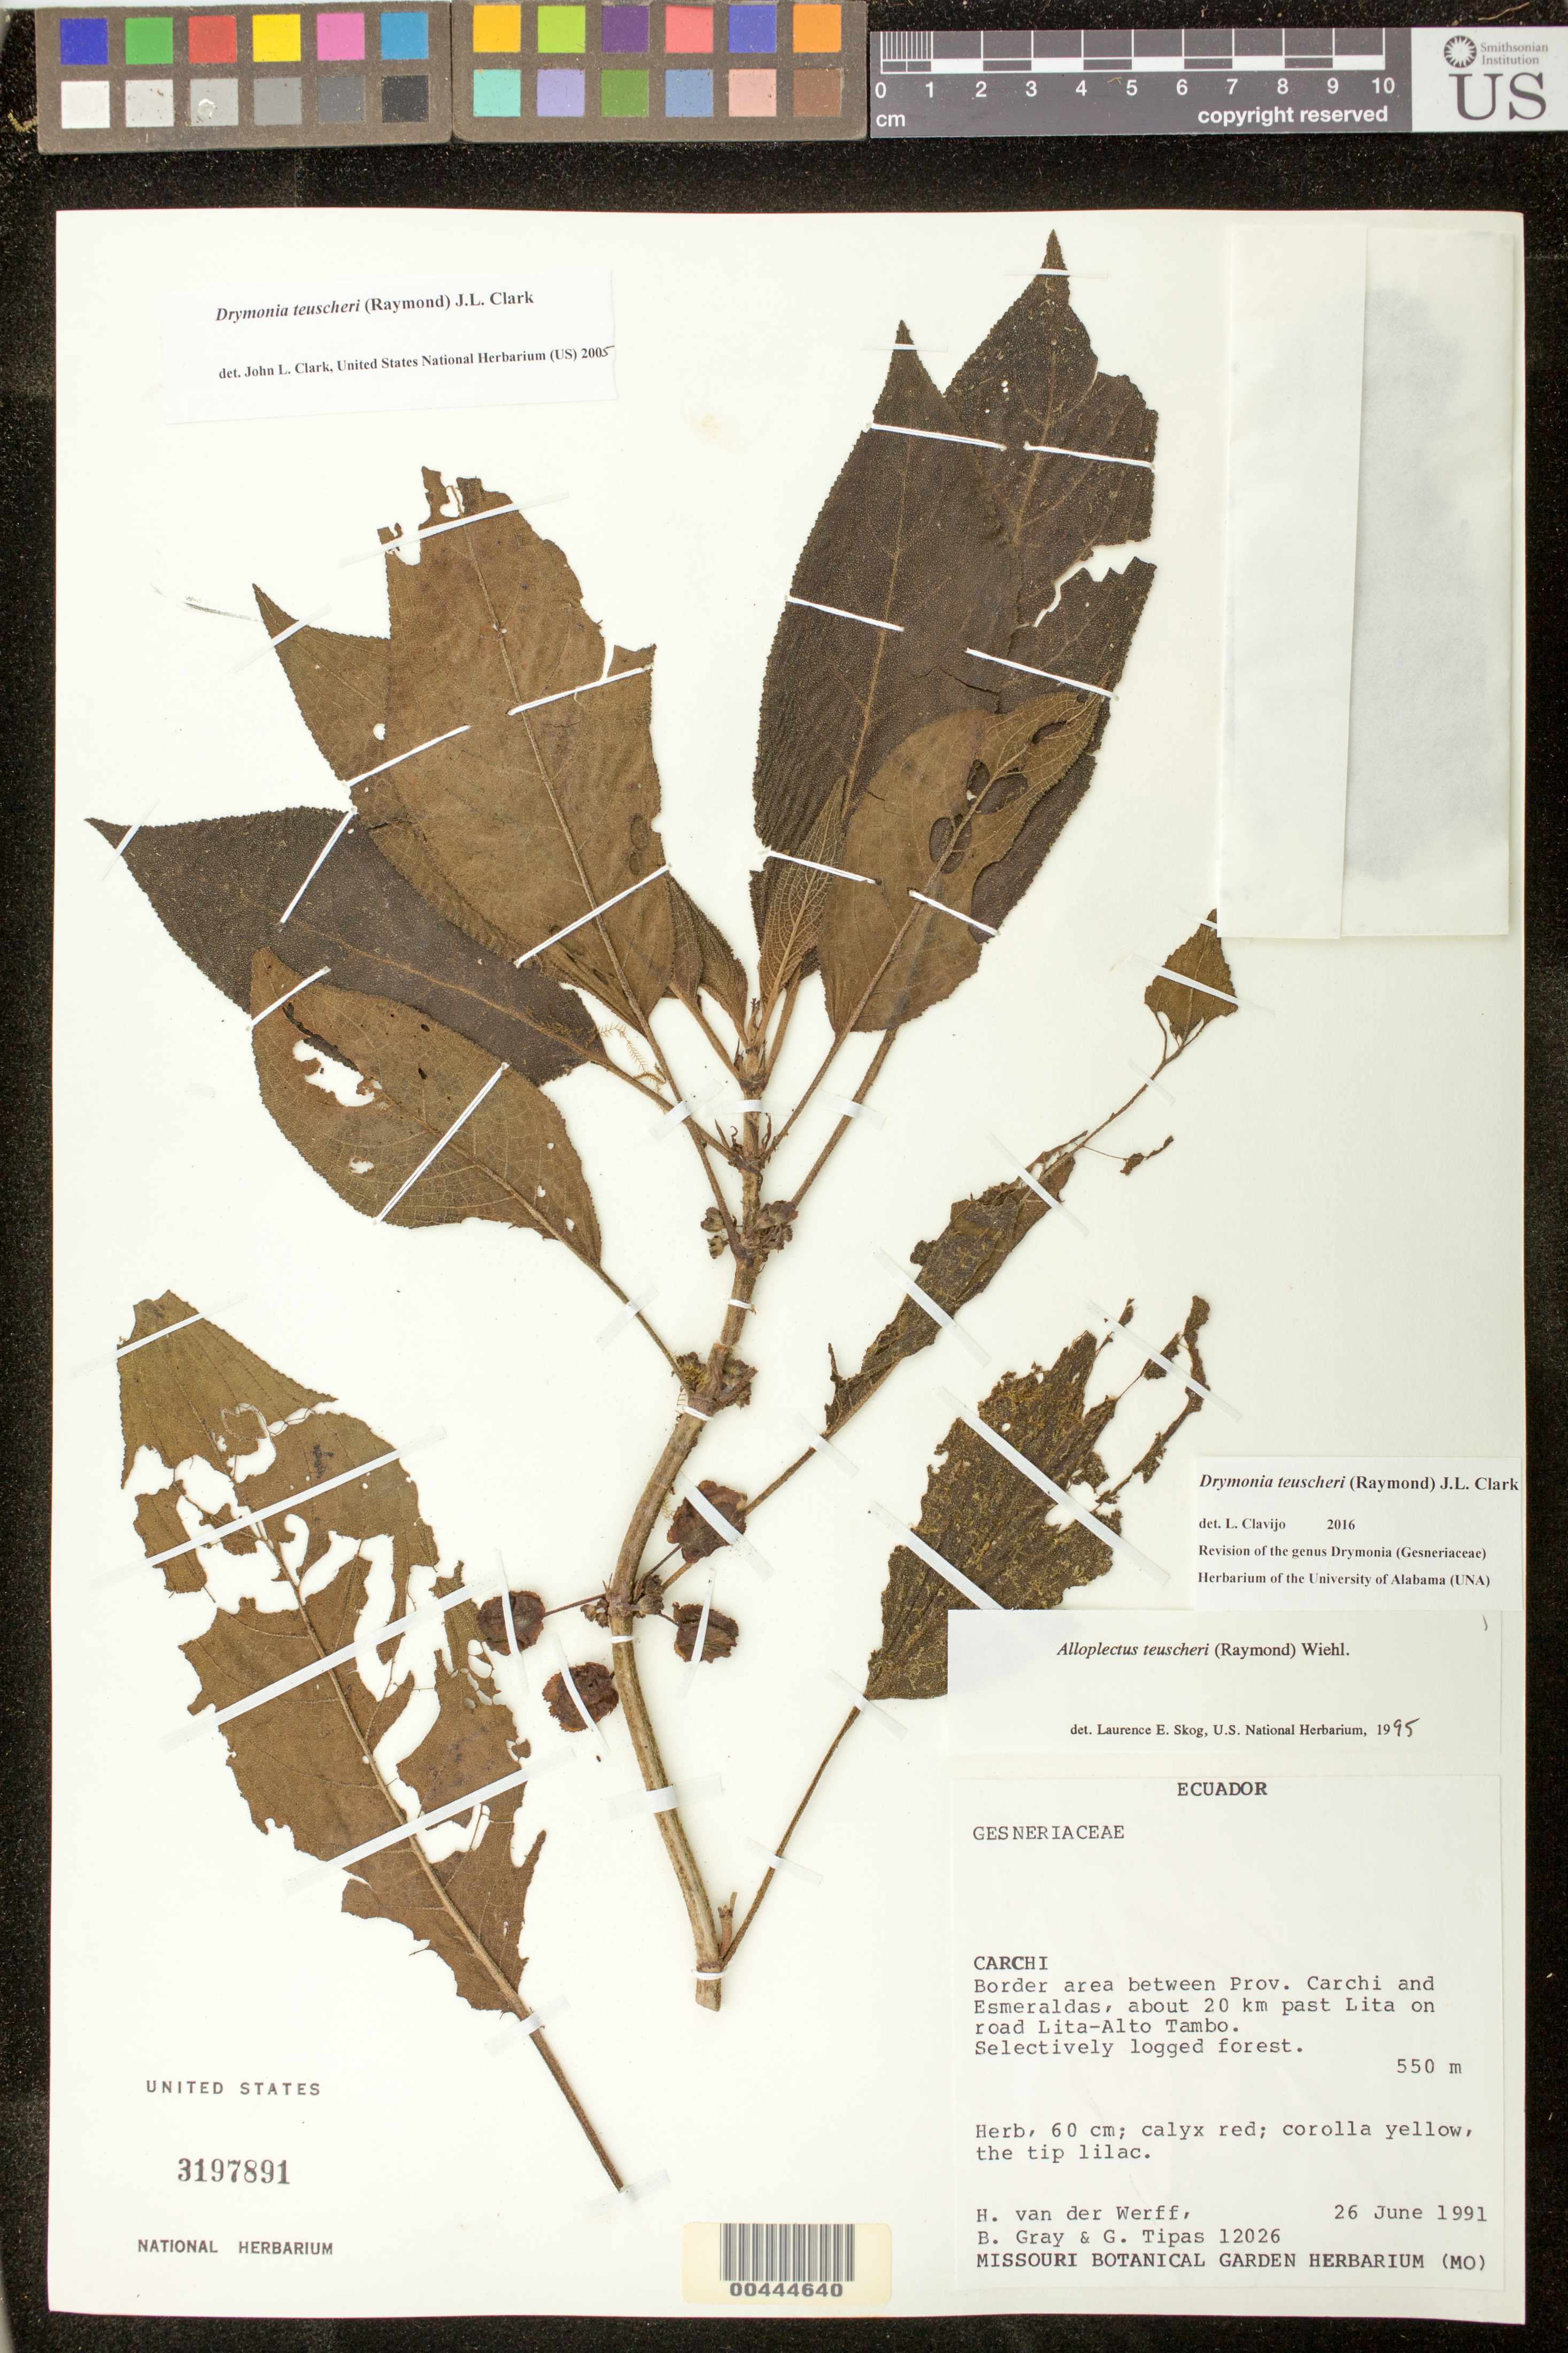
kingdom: Plantae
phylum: Tracheophyta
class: Magnoliopsida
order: Lamiales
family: Gesneriaceae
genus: Drymonia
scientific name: Drymonia teuscheri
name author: (Raymond) J.L. Clark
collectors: H. van der Werff, B. Gray & G. Tipas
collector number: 12026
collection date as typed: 26 Jun 1991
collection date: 1991-06-26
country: Ecuador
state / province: Carchi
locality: Border area between Prov. Carchi and Esmeraldas, about 20 km past Lita on road Lita-Alto Tambo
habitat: Selectively logged forest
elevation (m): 550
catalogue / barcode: US 3197891